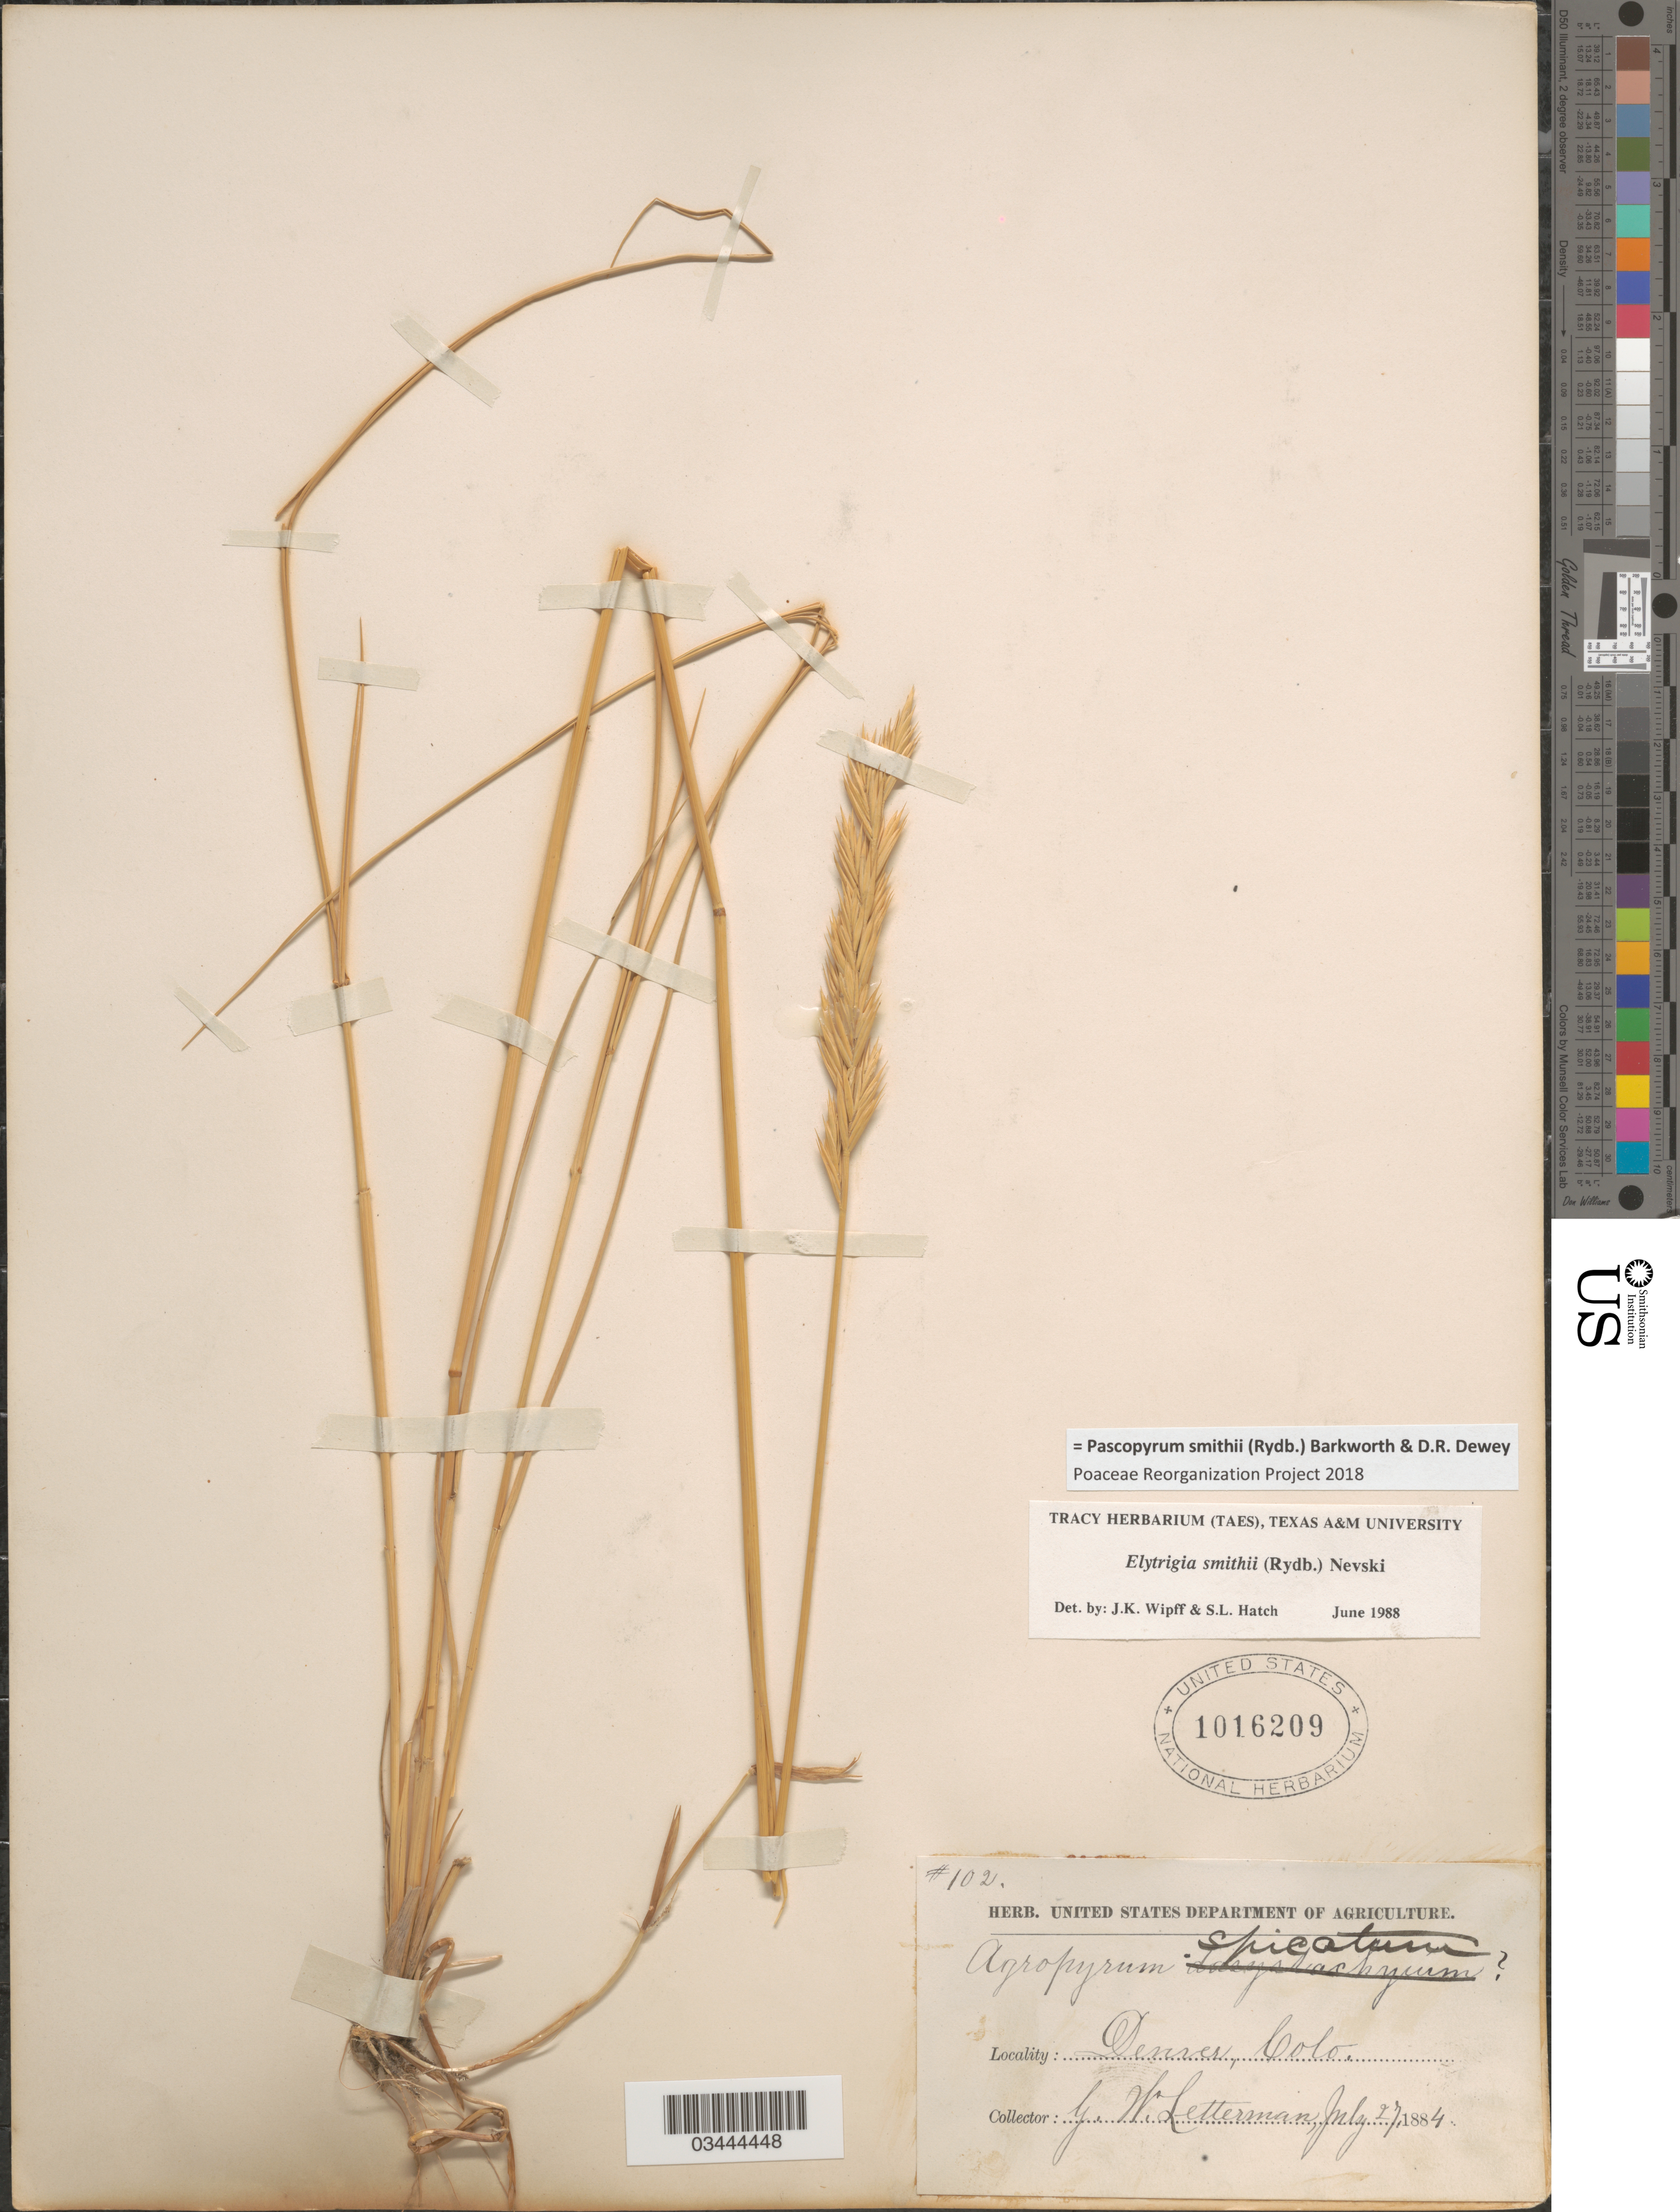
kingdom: Plantae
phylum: Tracheophyta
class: Liliopsida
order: Poales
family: Poaceae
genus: Pascopyrum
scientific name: Pascopyrum smithii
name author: (Rydb.) Barkworth & Dewey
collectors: G. W. Letterman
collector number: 102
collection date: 1884-07-27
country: United States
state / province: Colorado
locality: Denver.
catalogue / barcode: US 1016209